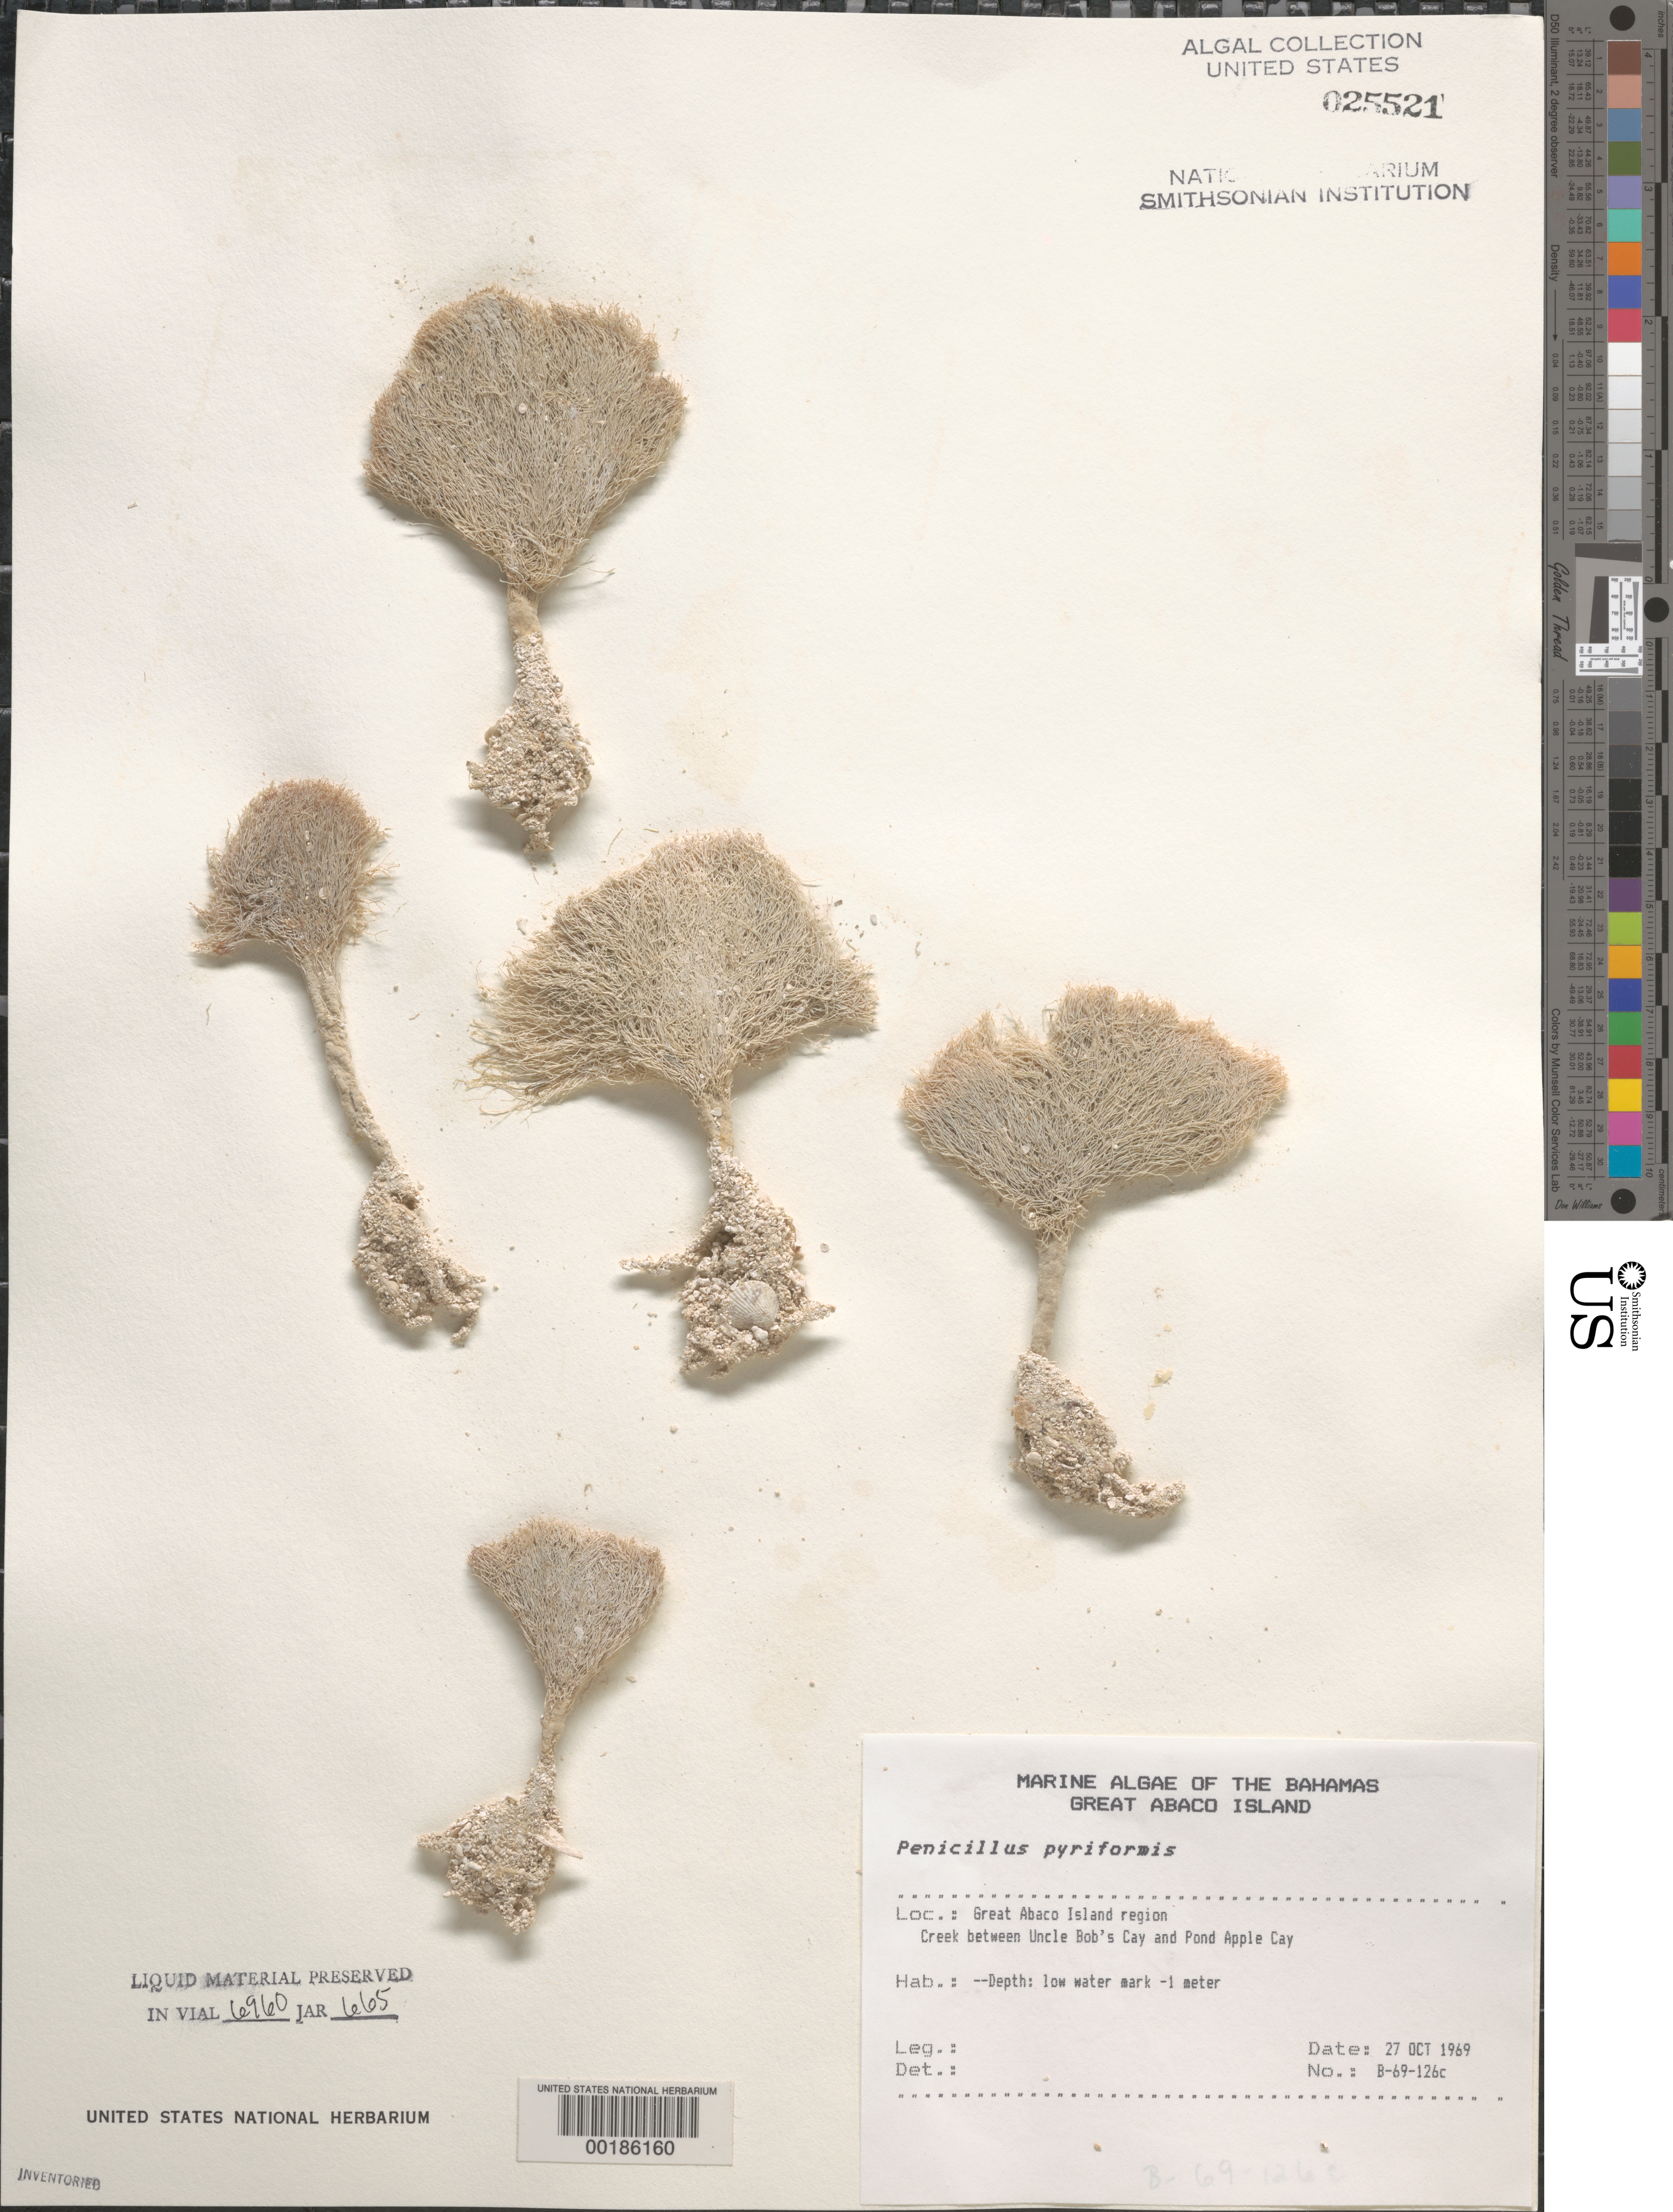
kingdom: Plantae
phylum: Chlorophyta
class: Ulvophyceae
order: Bryopsidales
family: Udoteaceae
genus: Penicillus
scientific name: Penicillus pyriformis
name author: A. Gepp & E. Gepp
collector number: B-69-126c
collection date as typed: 27 Oct 1969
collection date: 1969-10-27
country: Bahamas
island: Great Abaco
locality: Between Uncle Bob's Cay and Pond Apple Cay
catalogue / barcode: US 25521